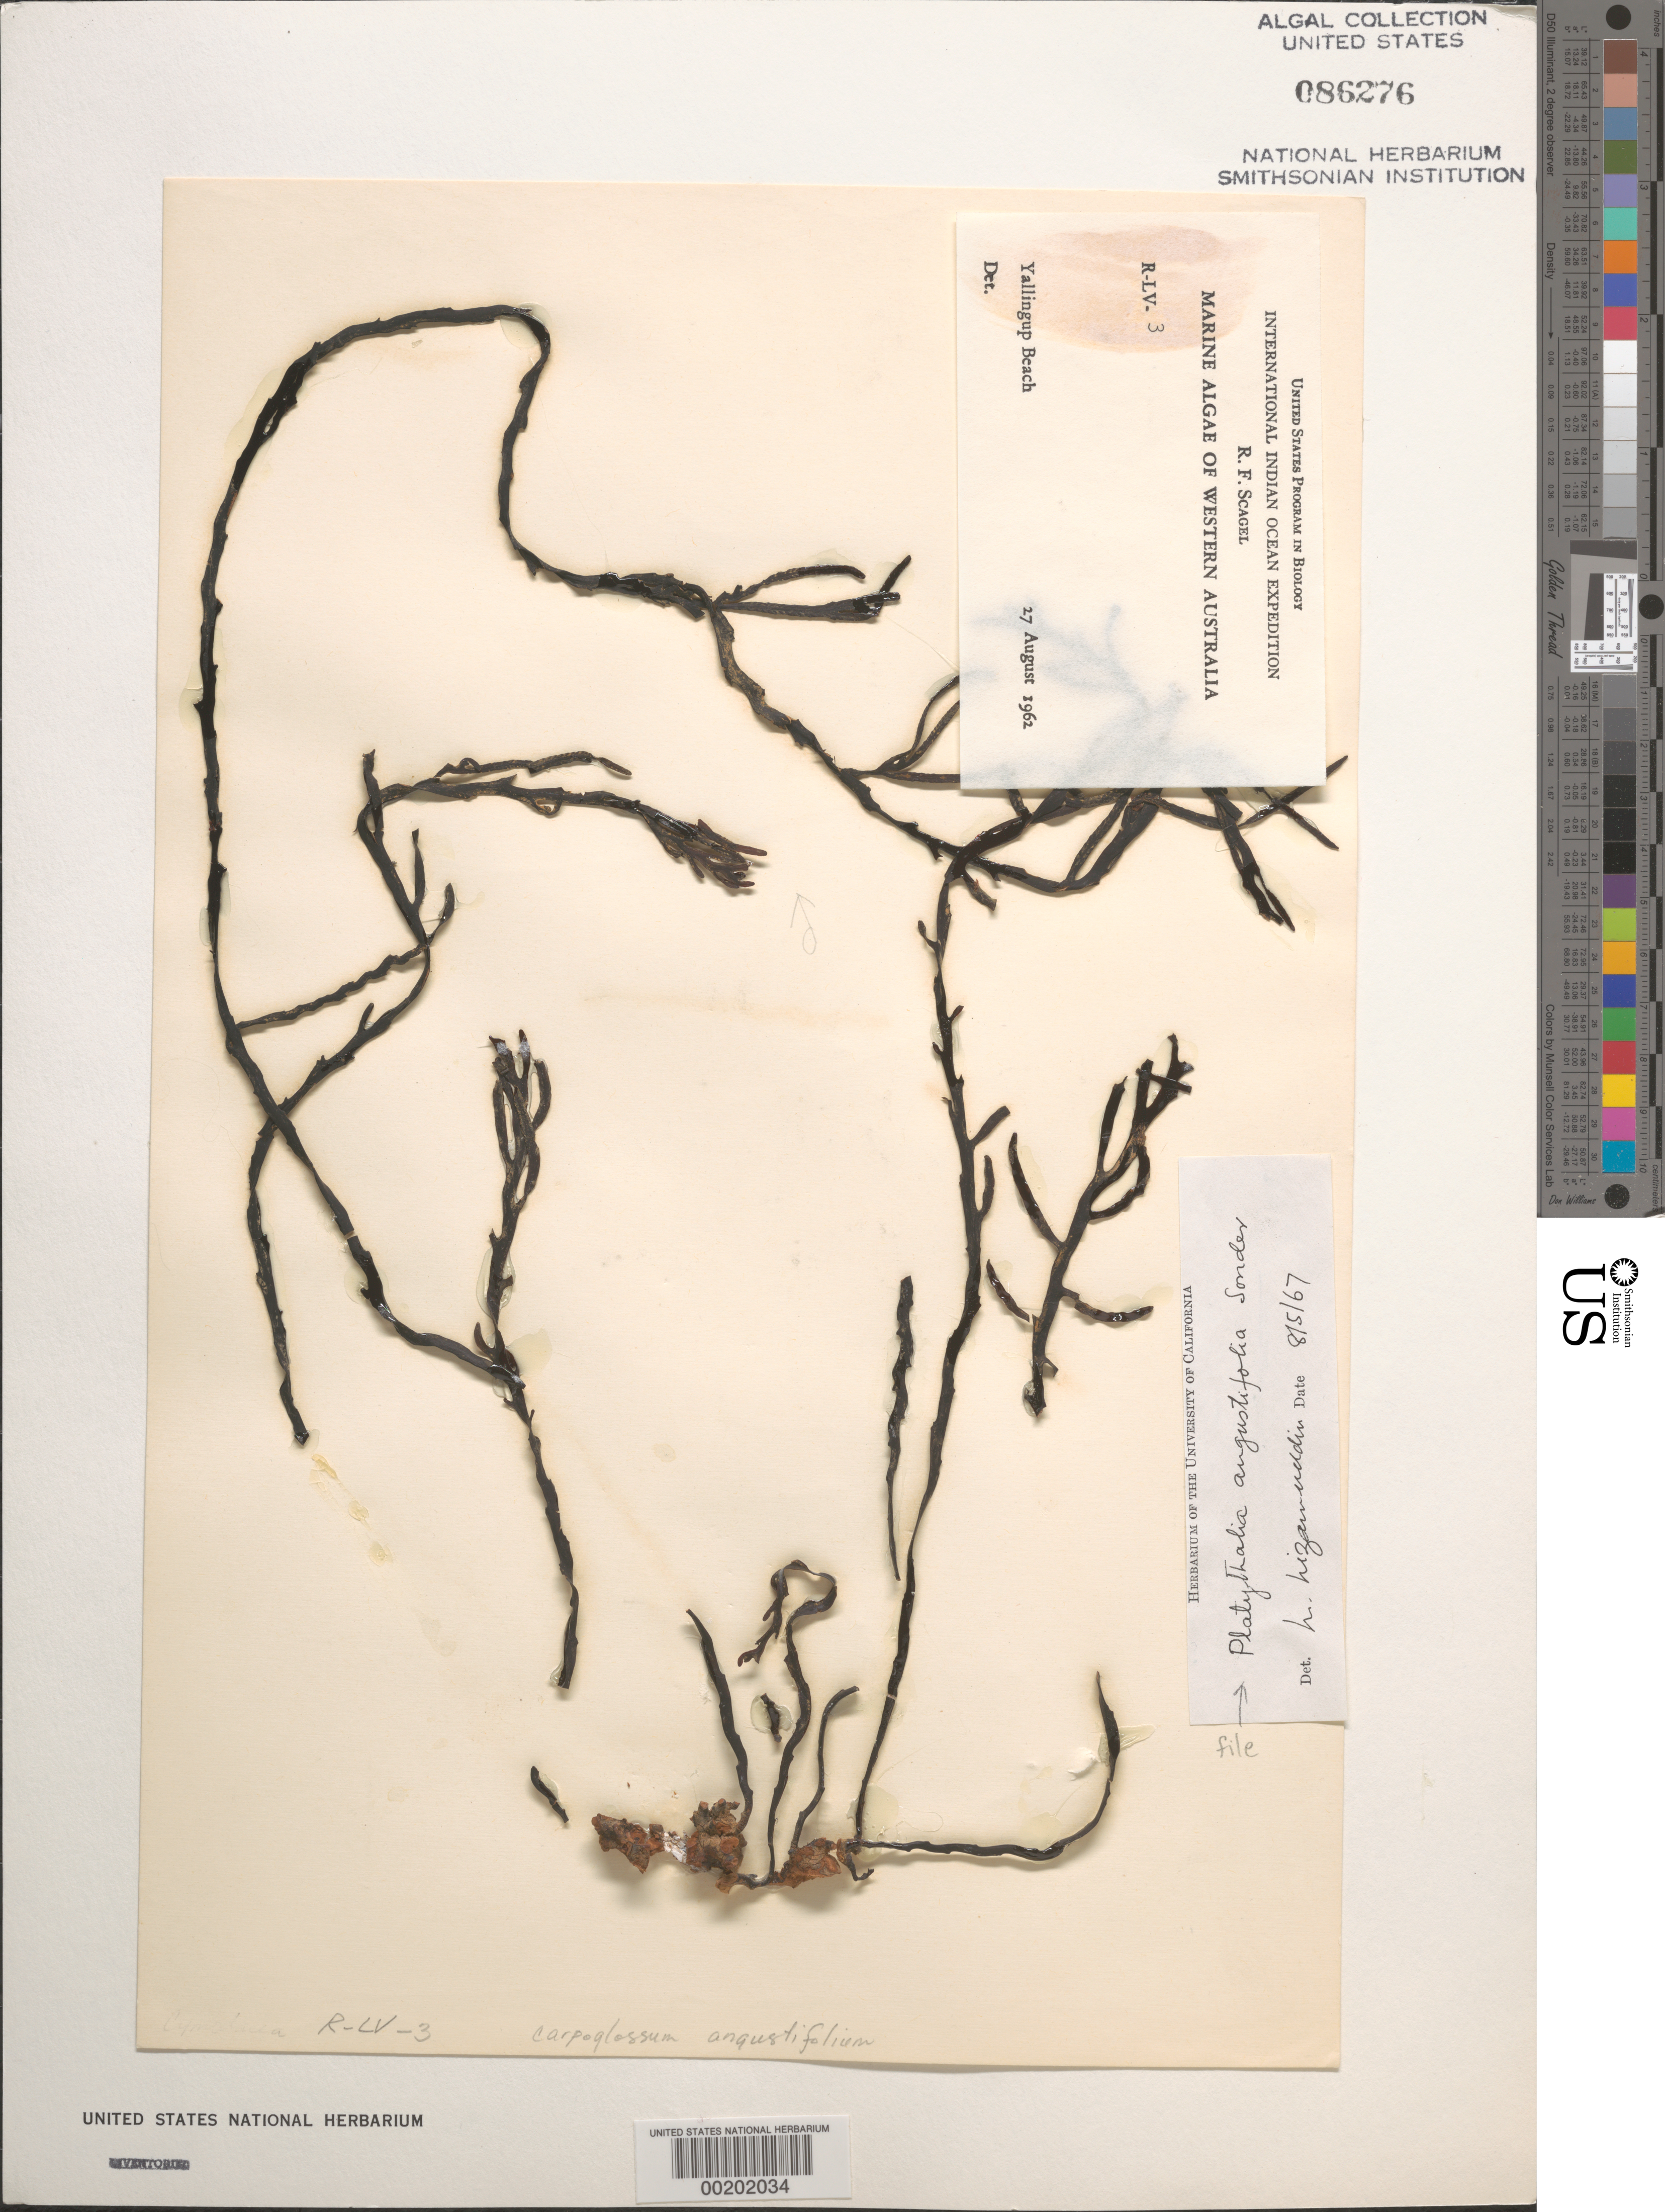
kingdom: Chromista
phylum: Ochrophyta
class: Phaeophyceae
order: Fucales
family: Sargassaceae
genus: Platythalia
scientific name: Platythalia angustifolia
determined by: Nizamuddin, M.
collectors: R. F. Scagel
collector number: R-LV-3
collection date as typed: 27 Aug 1962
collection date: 1962-08-27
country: Australia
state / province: Western Australia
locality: Yallingup Beach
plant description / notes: International Indian Ocean Expedition, 1962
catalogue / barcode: US 86276